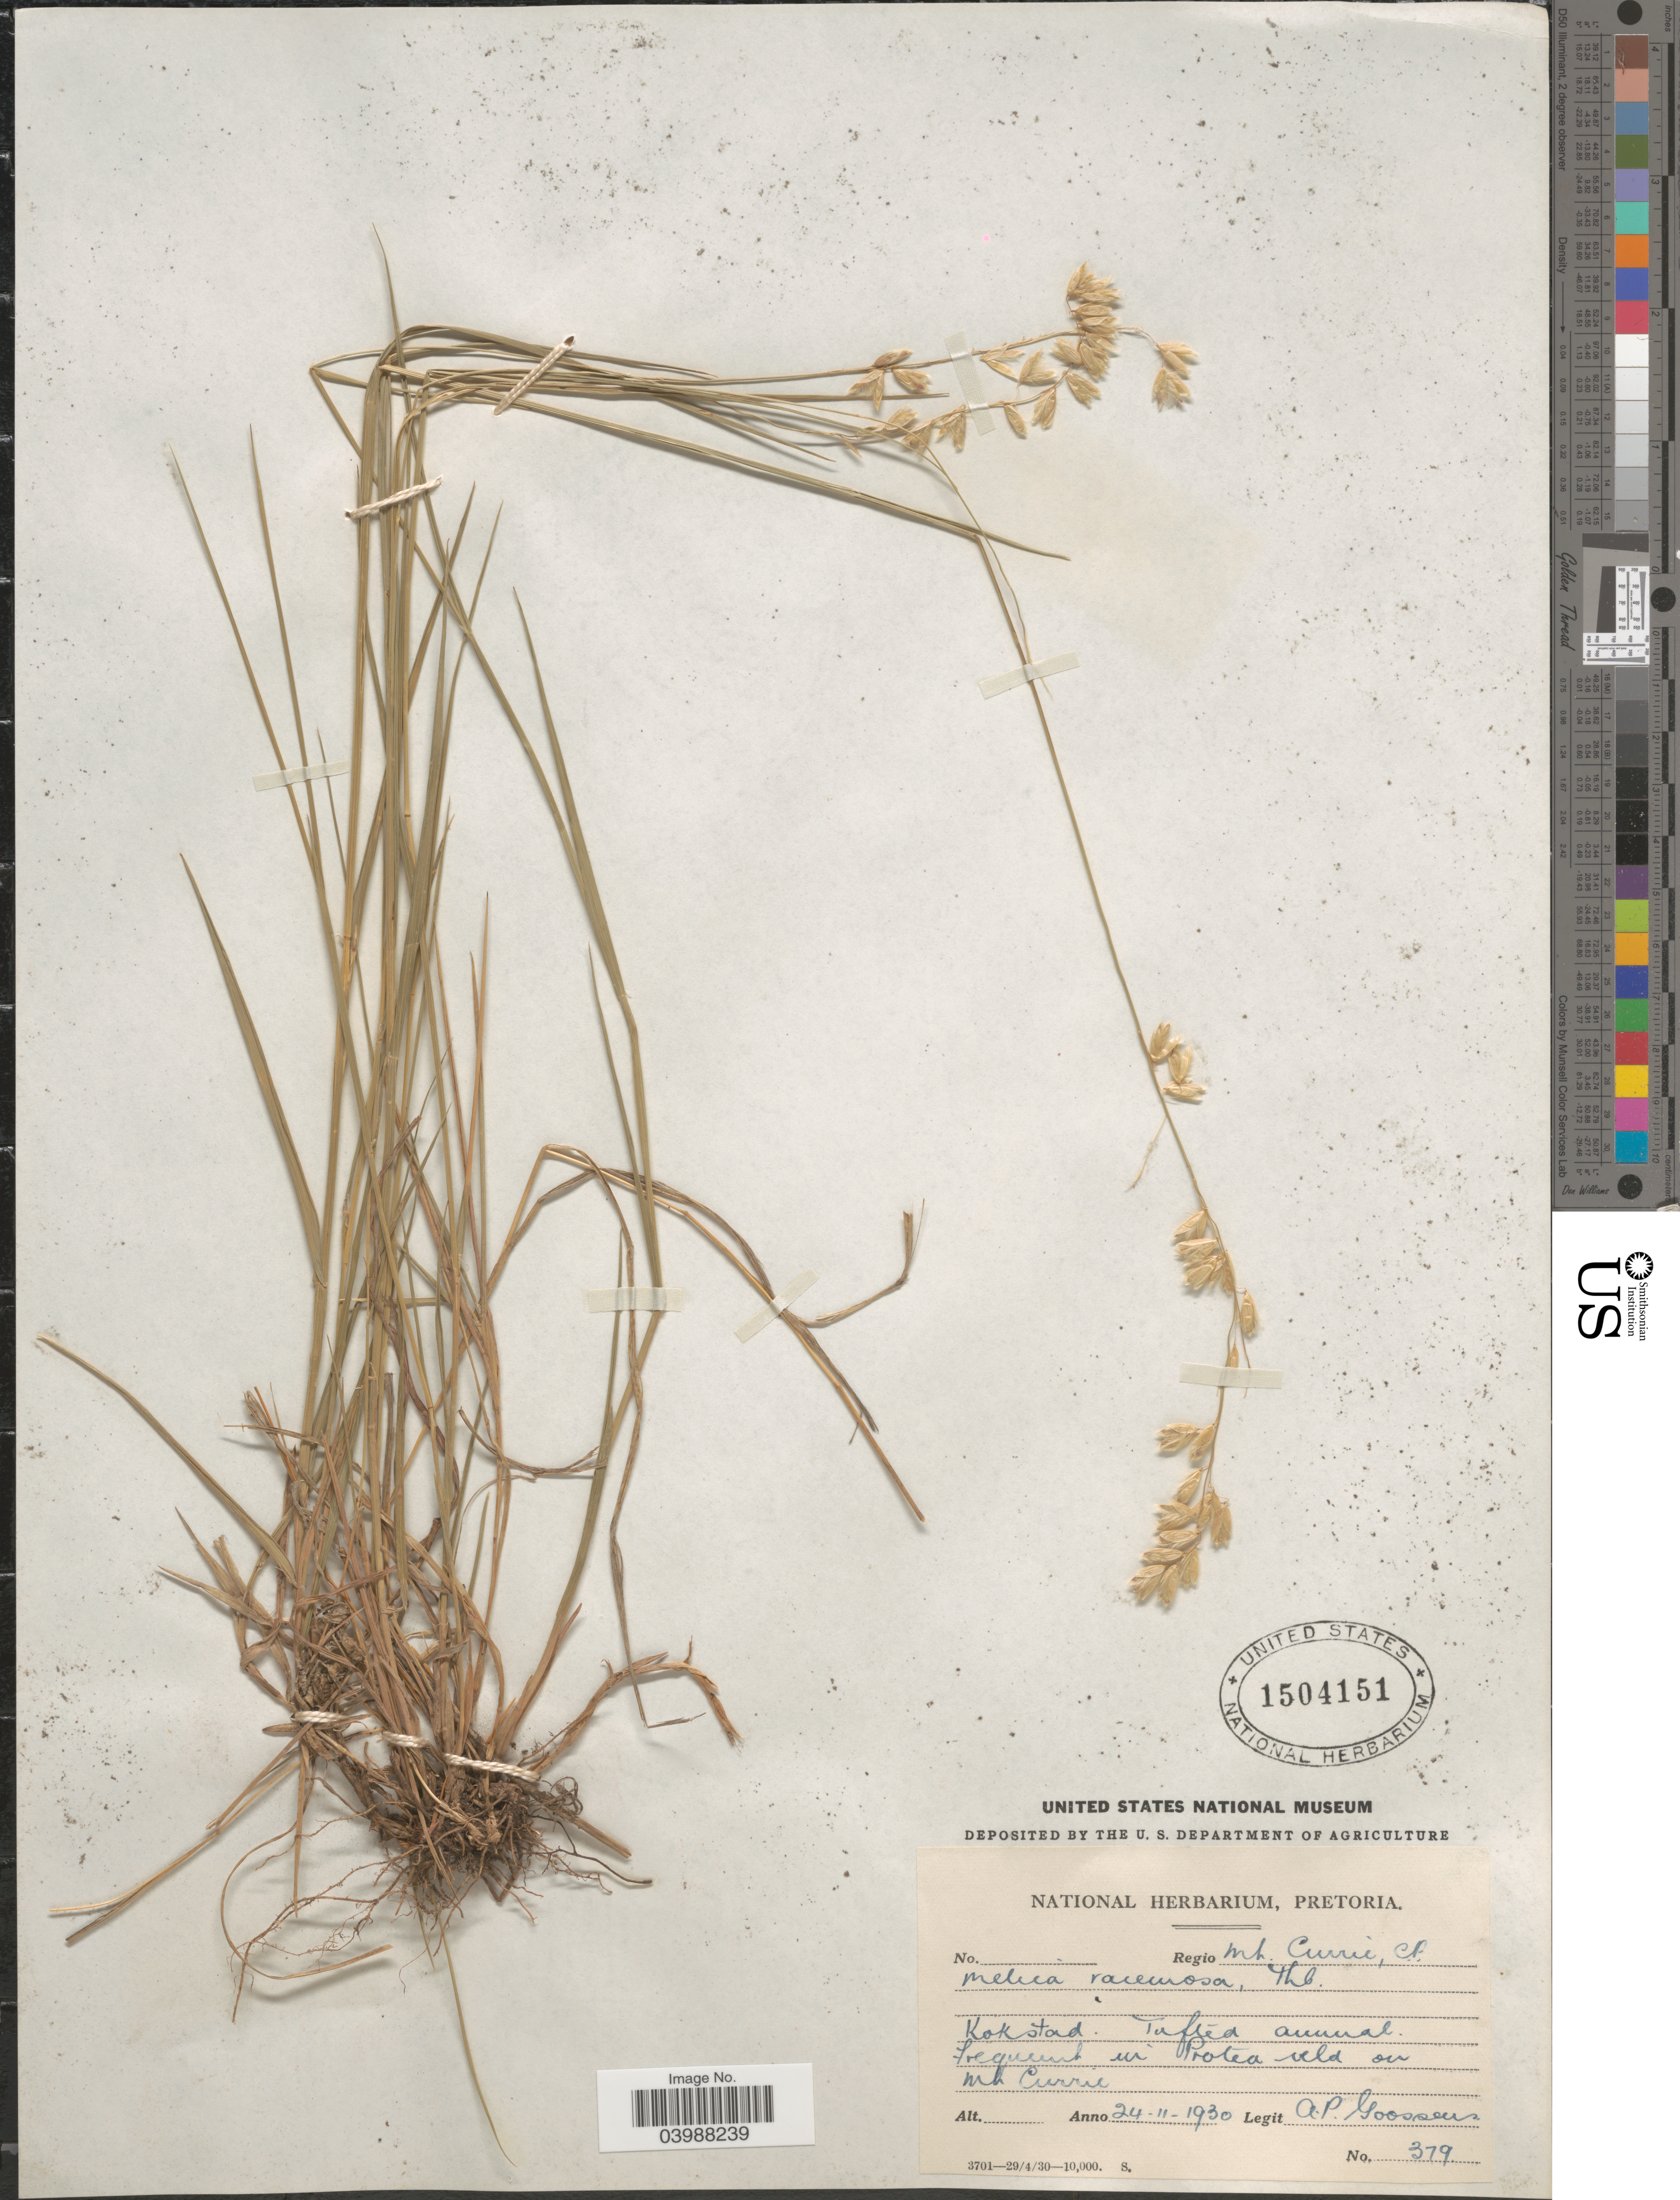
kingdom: Plantae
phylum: Tracheophyta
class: Liliopsida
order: Poales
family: Poaceae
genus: Melica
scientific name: Melica racemosa Muhl., nom. illeg.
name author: Muhl.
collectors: A. P. G. Goossens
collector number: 379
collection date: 1930-11-24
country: South Africa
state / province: KwaZulu-Natal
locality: Regio Mt. Currie, C. P. Kokstad. Frequent in Protea veld on Mt. Currie.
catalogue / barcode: US 1504151